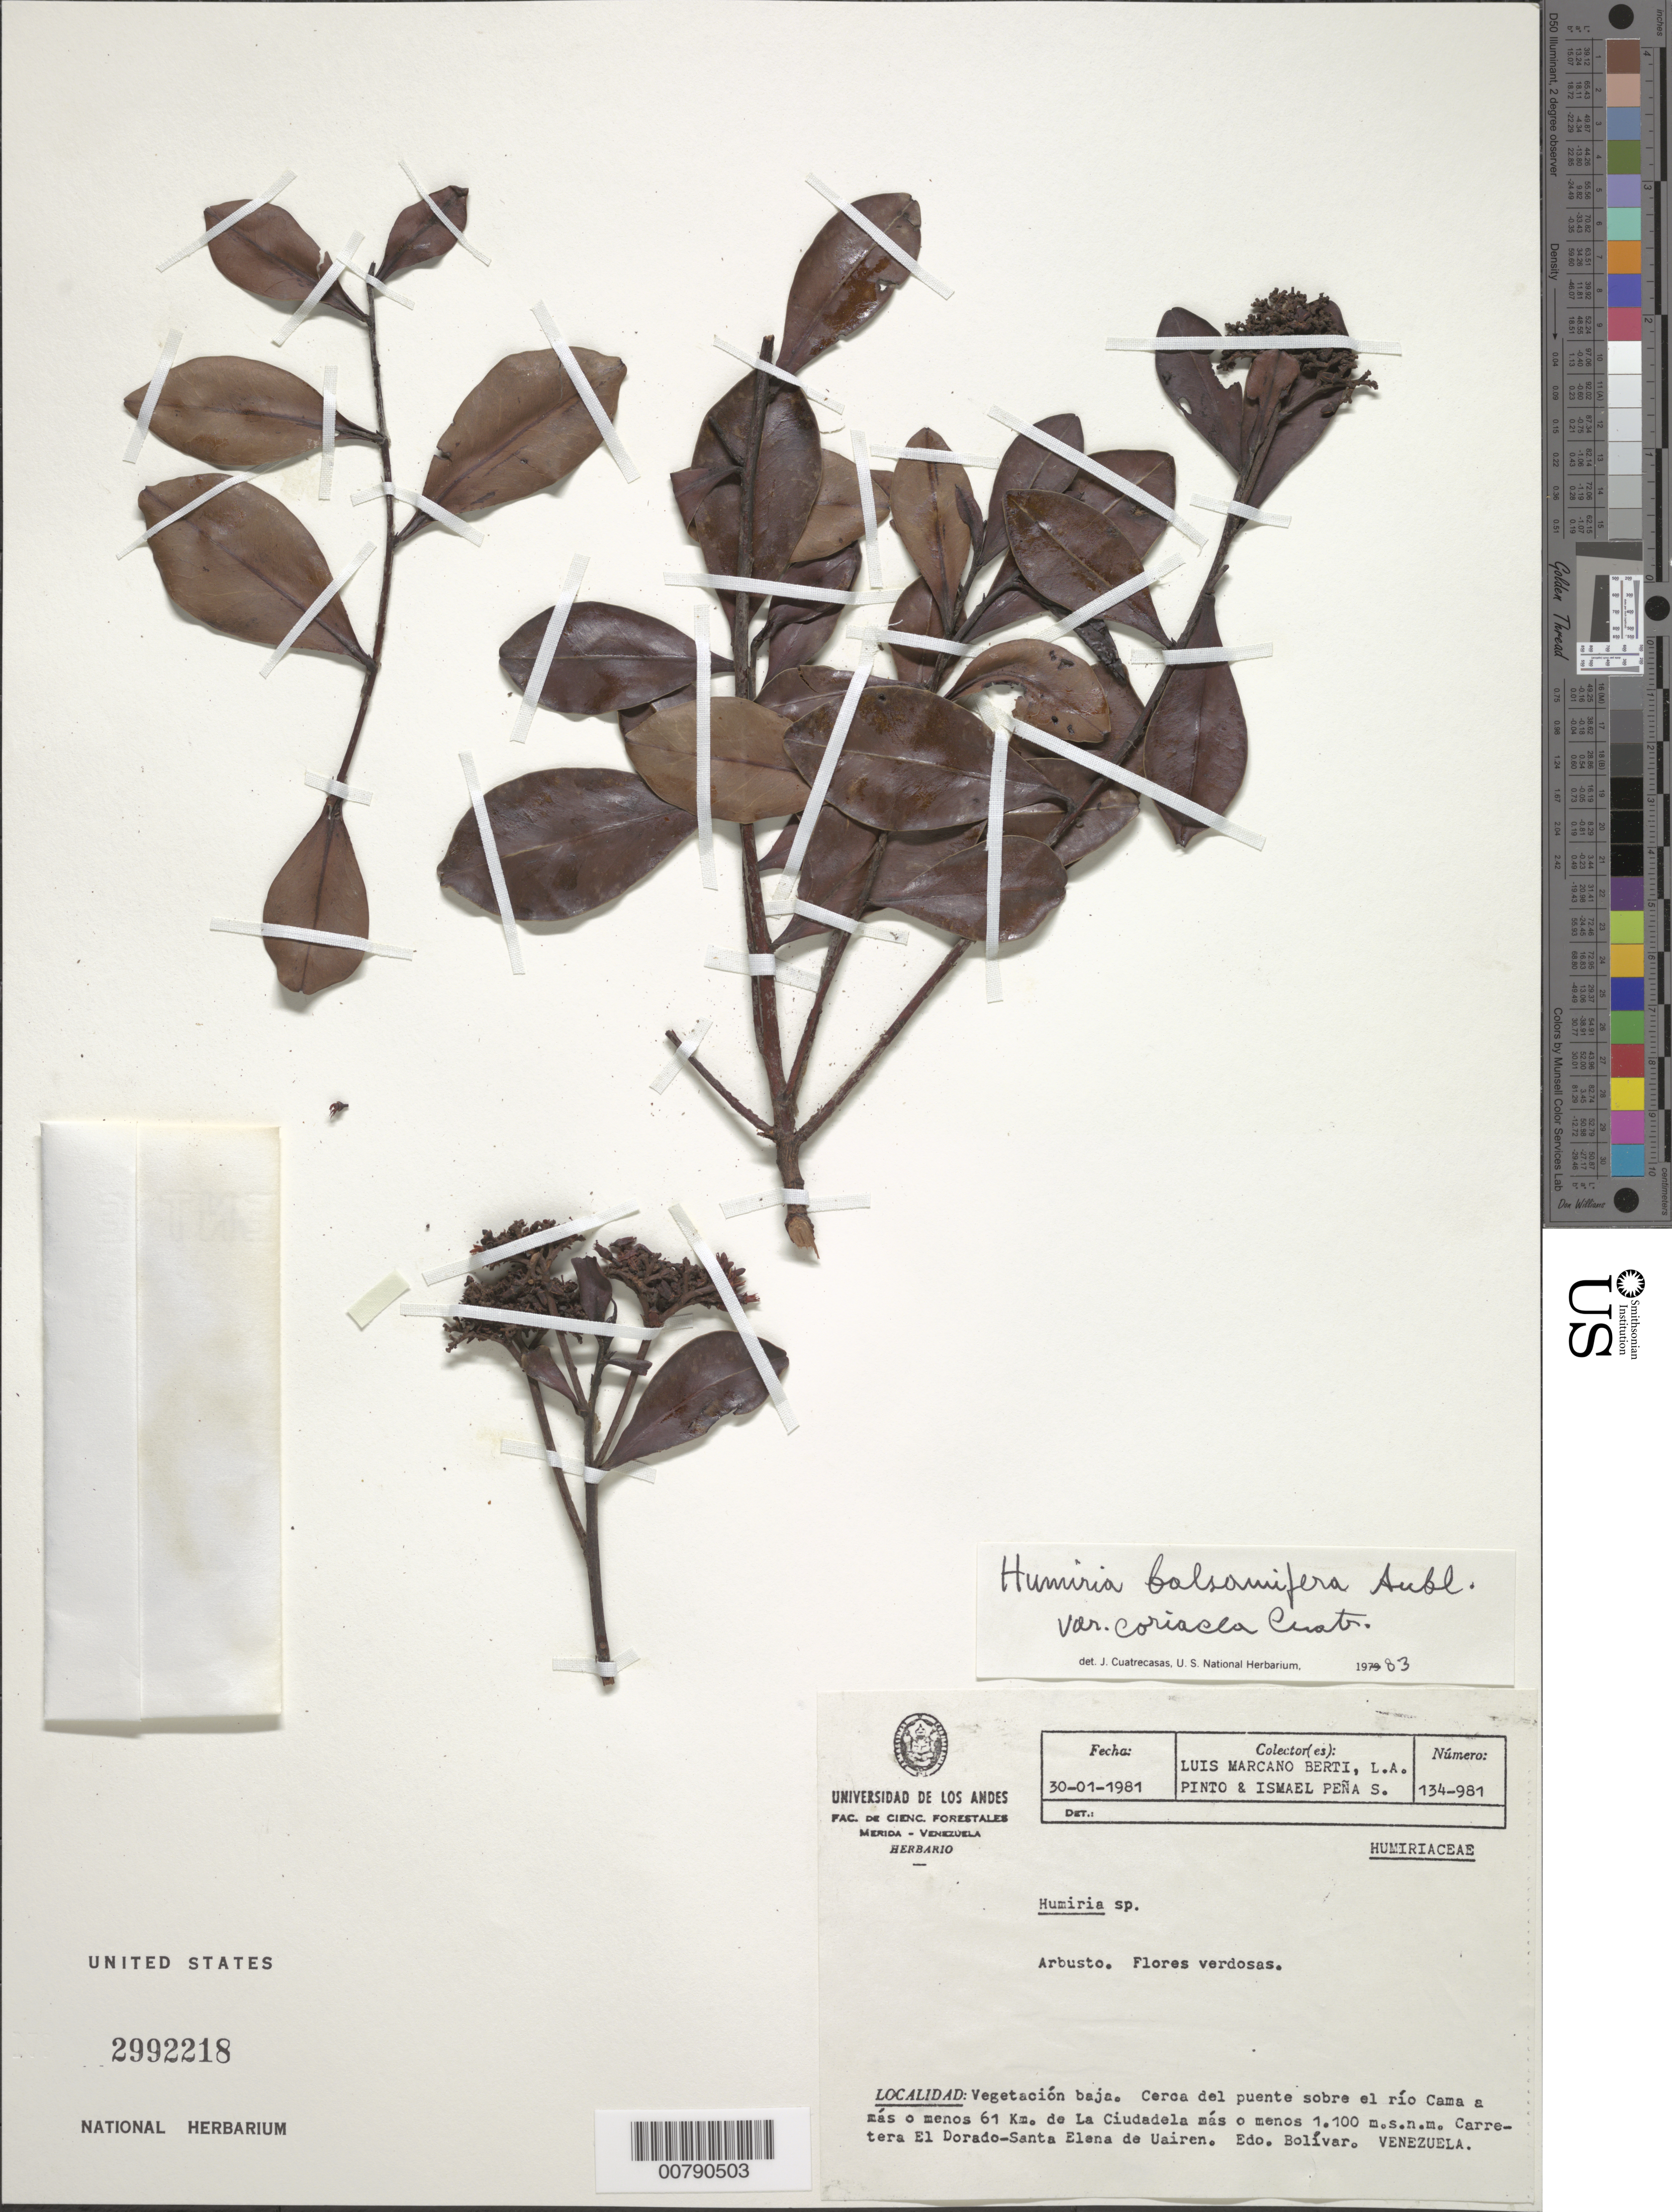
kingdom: Plantae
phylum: Tracheophyta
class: Magnoliopsida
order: Malpighiales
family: Humiriaceae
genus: Humiria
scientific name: Humiria balsamifera var. coriacea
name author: Cuatrec.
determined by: Cuatrecasas, J.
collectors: L. Marcano-Berti, L. Pinto & I. Peña S.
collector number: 981 134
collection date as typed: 30-Jan-81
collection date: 1981-01-30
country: Venezuela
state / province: Bolívar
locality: Río Cama, a más o menos 61 km de La Ciudadela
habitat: Vegetación baja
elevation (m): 1100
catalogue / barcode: US 2992218